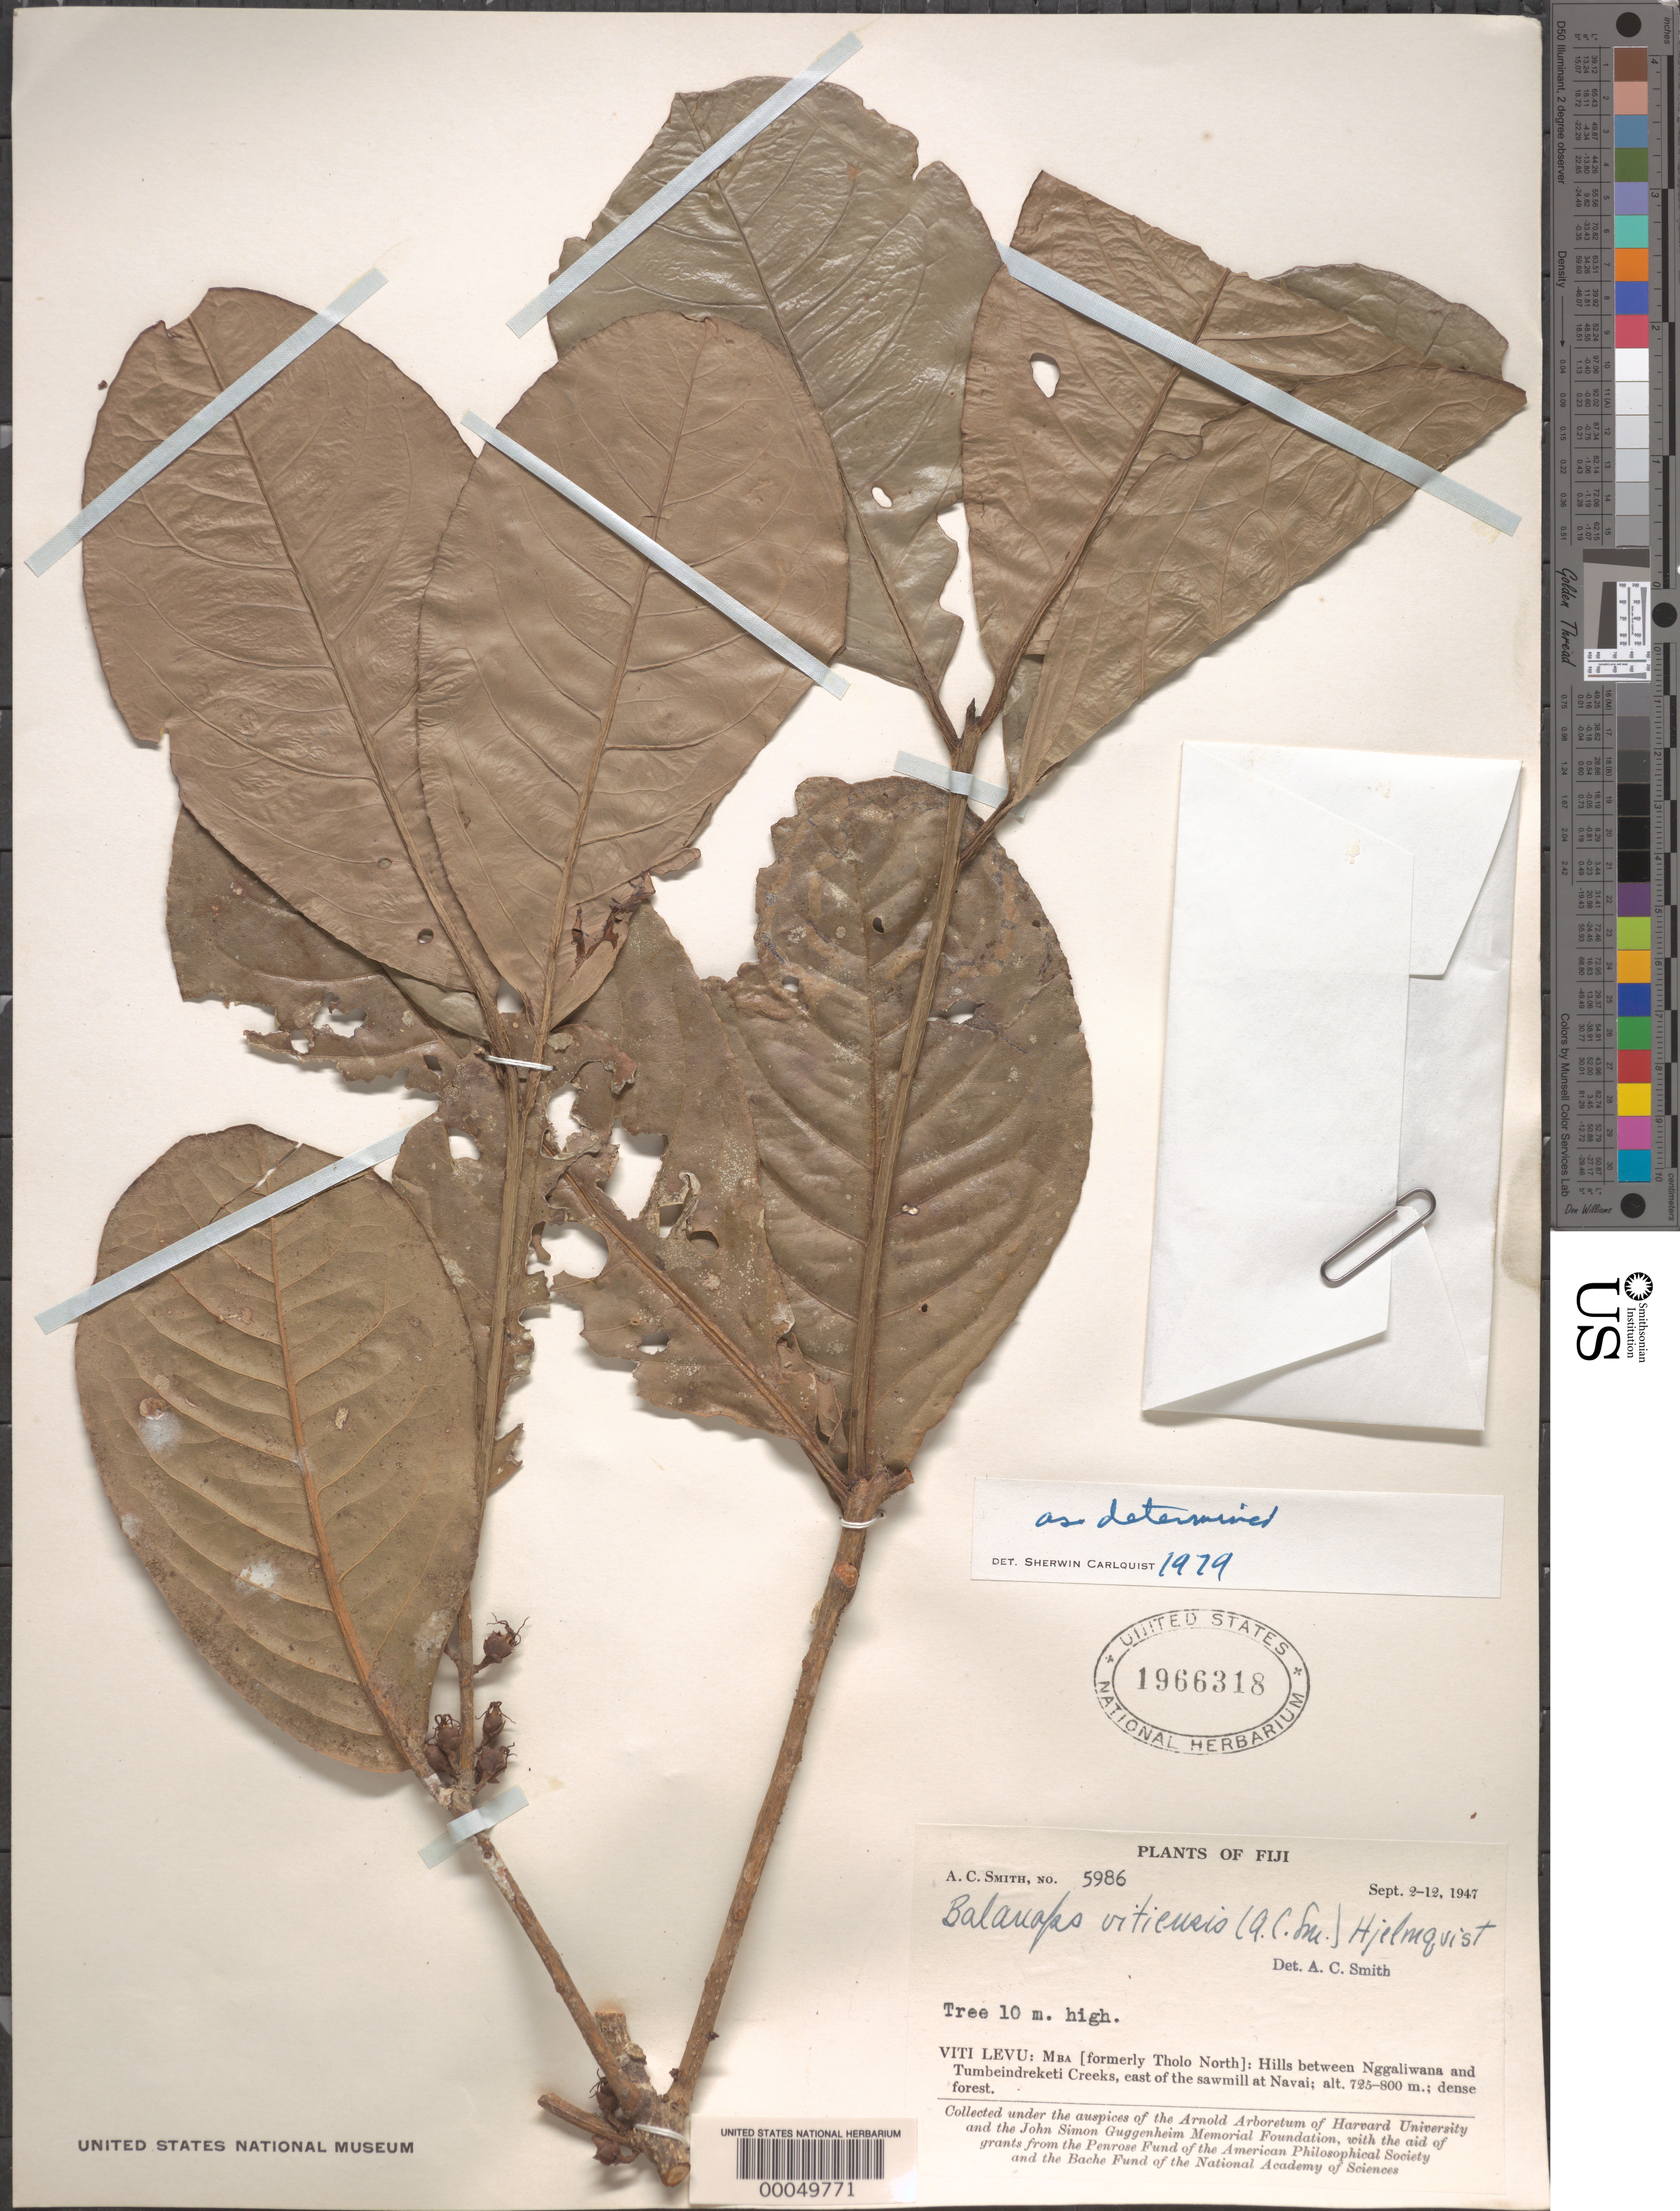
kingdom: Plantae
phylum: Tracheophyta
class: Magnoliopsida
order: Malpighiales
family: Balanopaceae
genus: Balanops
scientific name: Balanops vitiensis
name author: (A.C. Sm.) Hjelmq.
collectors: A. C. Smith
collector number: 5986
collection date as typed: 02 Sep 1947 to 12 Sep 1947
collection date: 1947-09-02/1947-09-12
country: Fiji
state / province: Western Division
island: Viti Levu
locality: Mba Prov.: hills between nggaliwana and tumbeindreketi creeks, e of the sawmill at navai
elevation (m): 725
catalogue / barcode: US 1966318